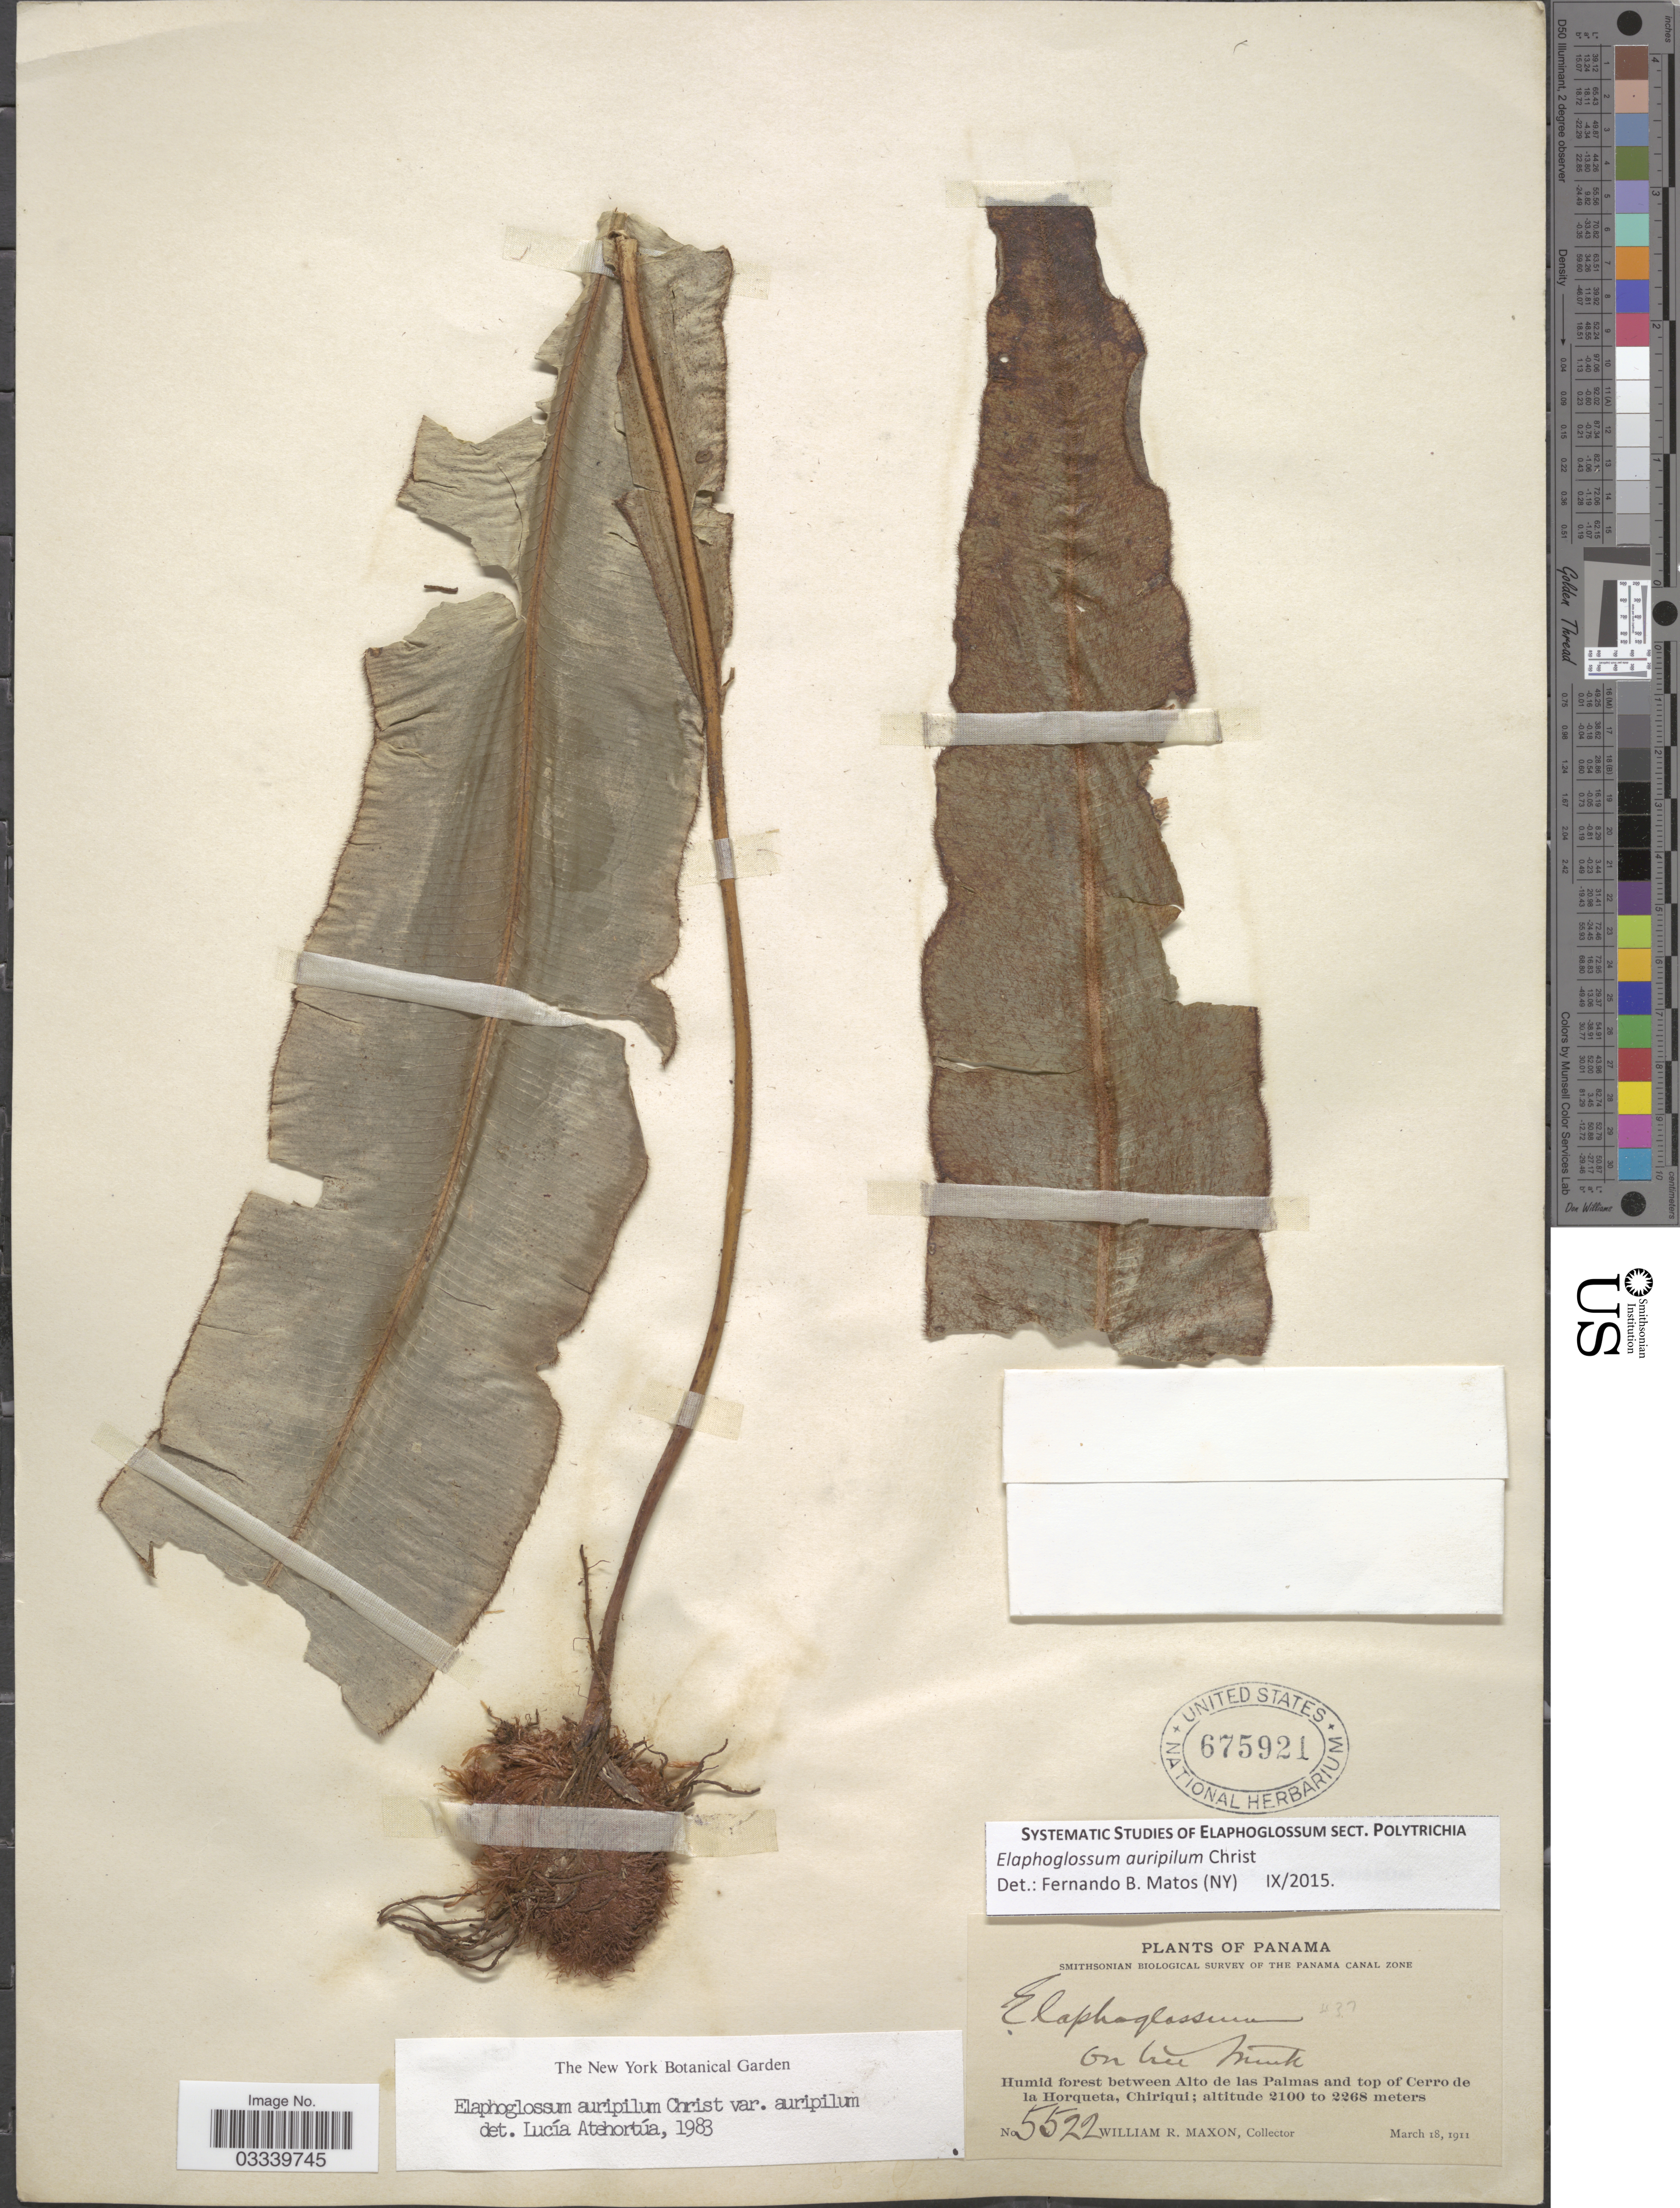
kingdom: Plantae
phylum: Tracheophyta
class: Polypodiopsida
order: Polypodiales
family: Dryopteridaceae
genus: Elaphoglossum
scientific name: Elaphoglossum auripilum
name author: Christ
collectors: W. R. Maxon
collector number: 5522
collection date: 1911-03-18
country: Panama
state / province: Chiriqui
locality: Humid forest between Alto de las Palmas and top of Cerro de la Horqueta.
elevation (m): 2100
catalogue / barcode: US 675921